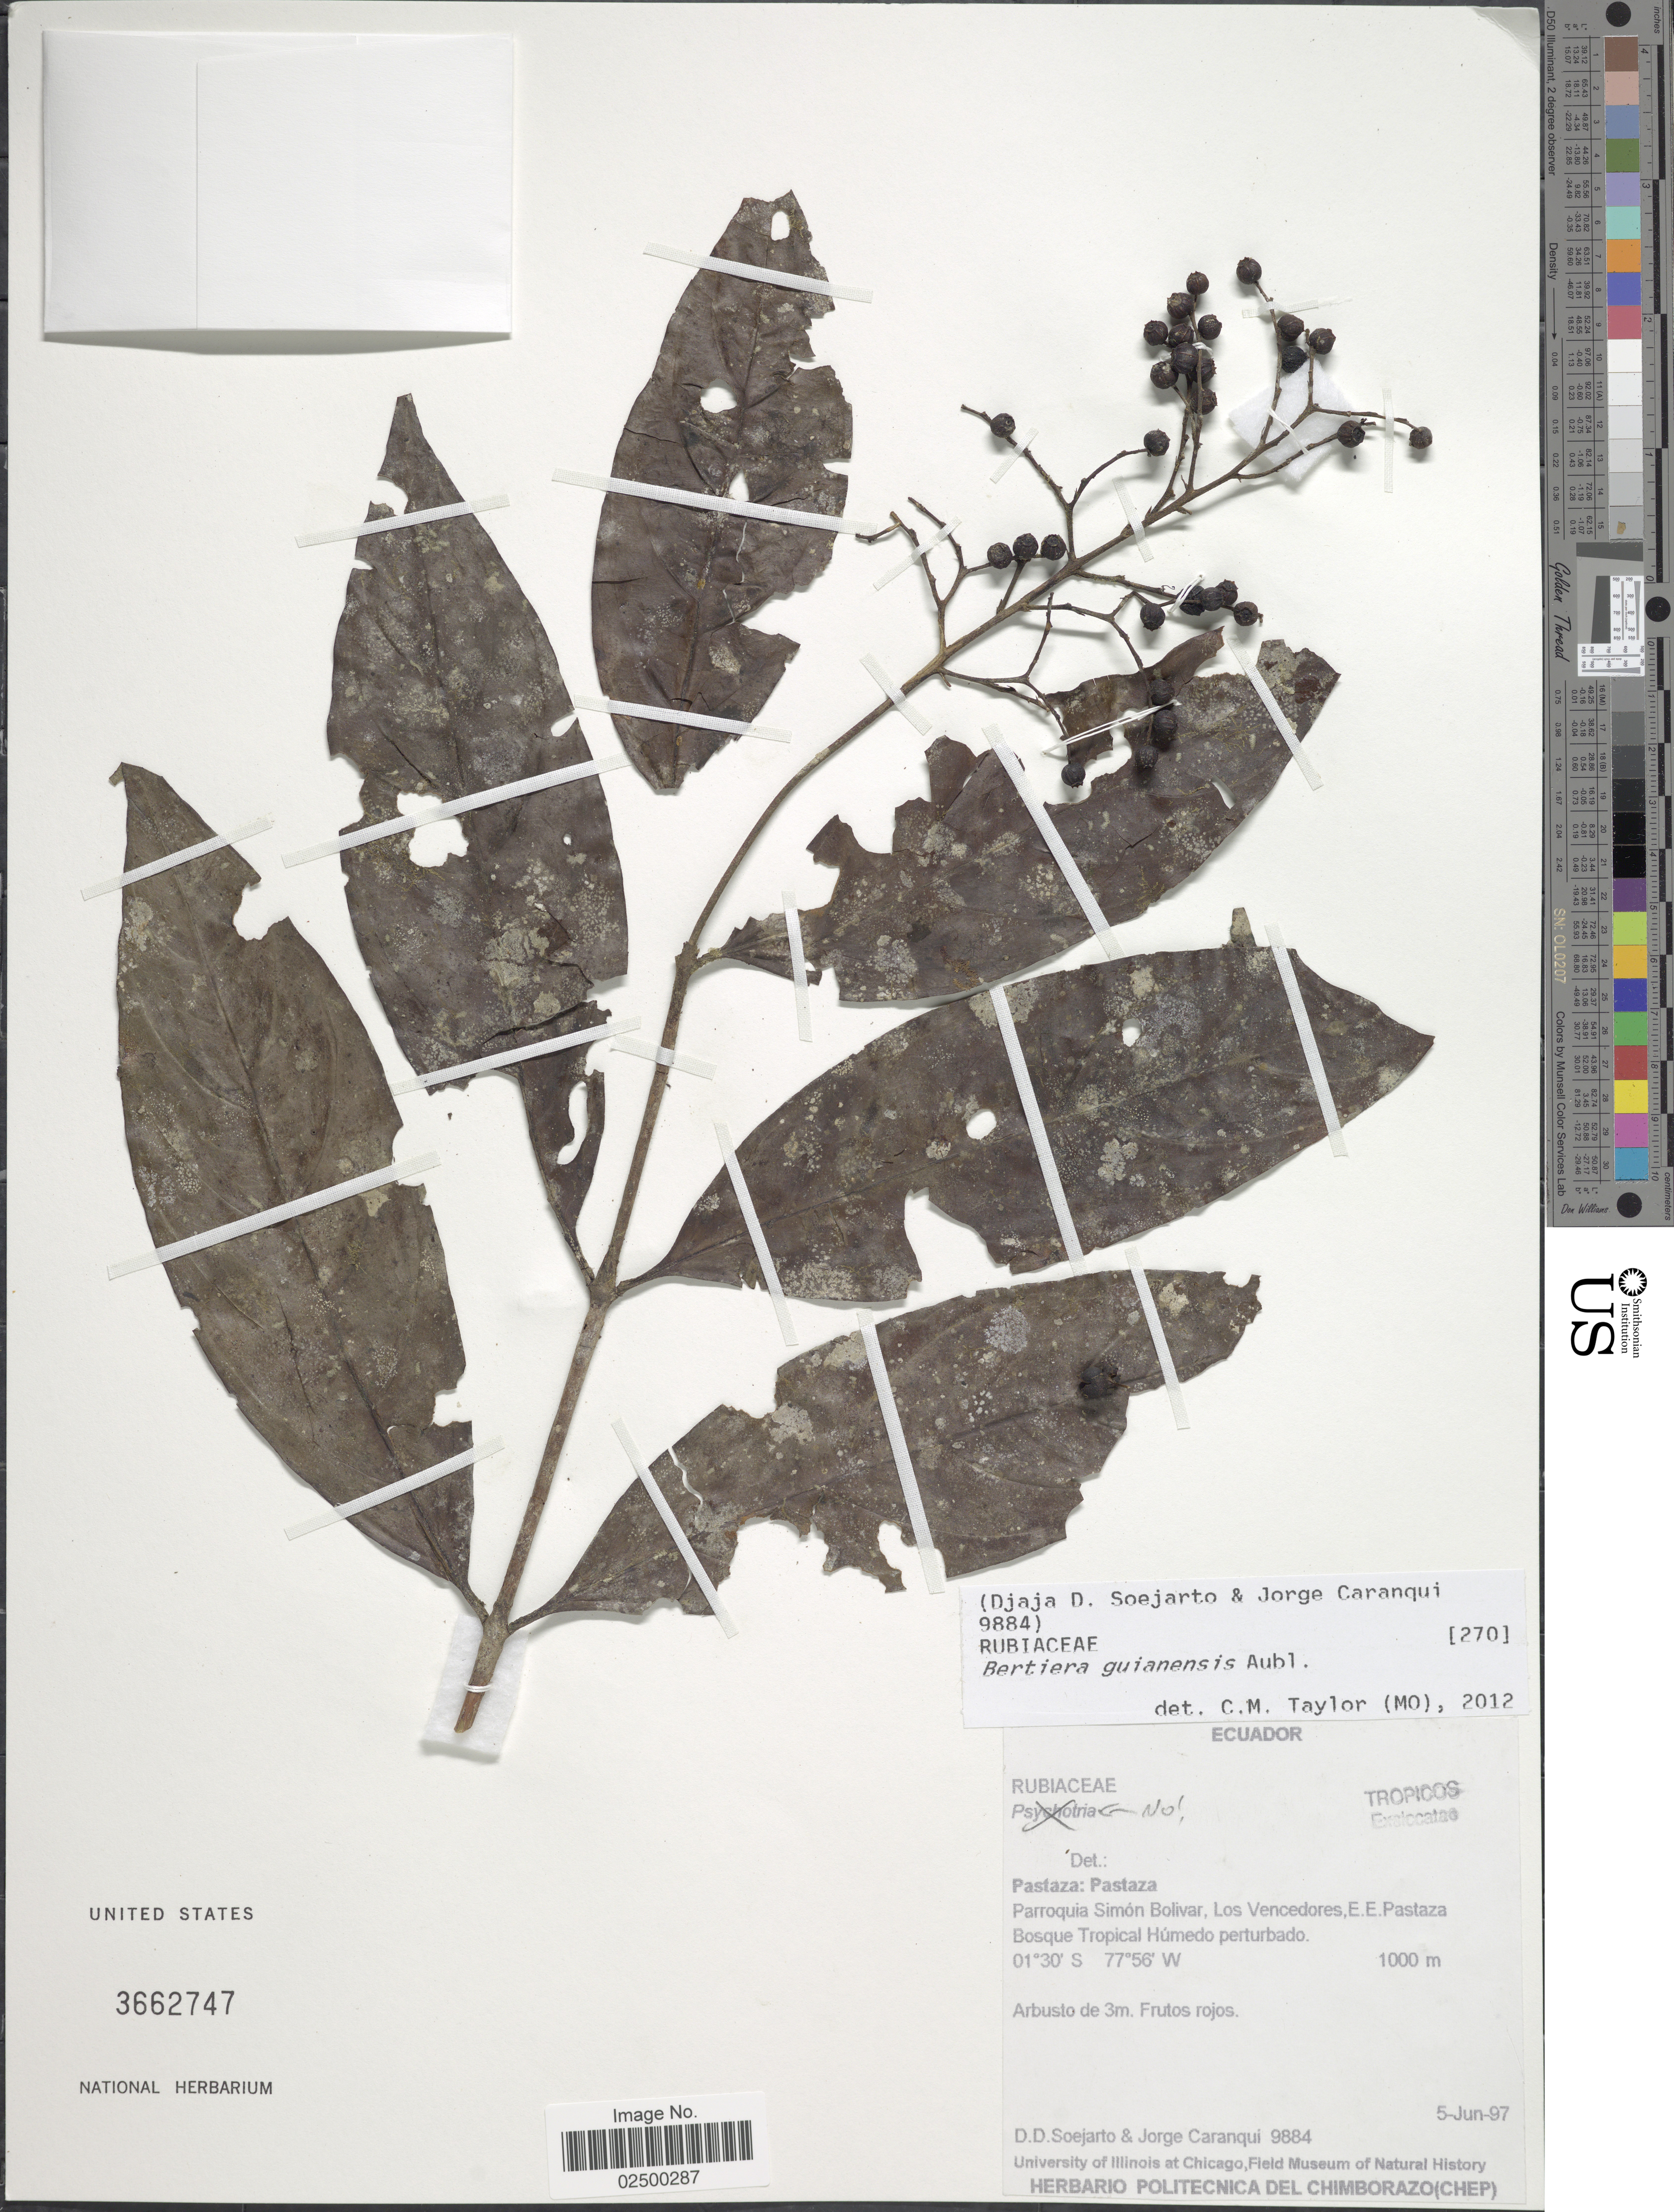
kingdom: Plantae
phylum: Tracheophyta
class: Magnoliopsida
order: Gentianales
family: Rubiaceae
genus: Bertiera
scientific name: Bertiera guianensis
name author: Aubl.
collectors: J. Caranqui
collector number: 9884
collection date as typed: Transcribed d/m/y: 5/6/97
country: Ecuador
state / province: Pastaza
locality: Pastaza, Parroquia Simon Bolivar, Los Vencedores, E.E. Pastaza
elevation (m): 1000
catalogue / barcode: US 3662747